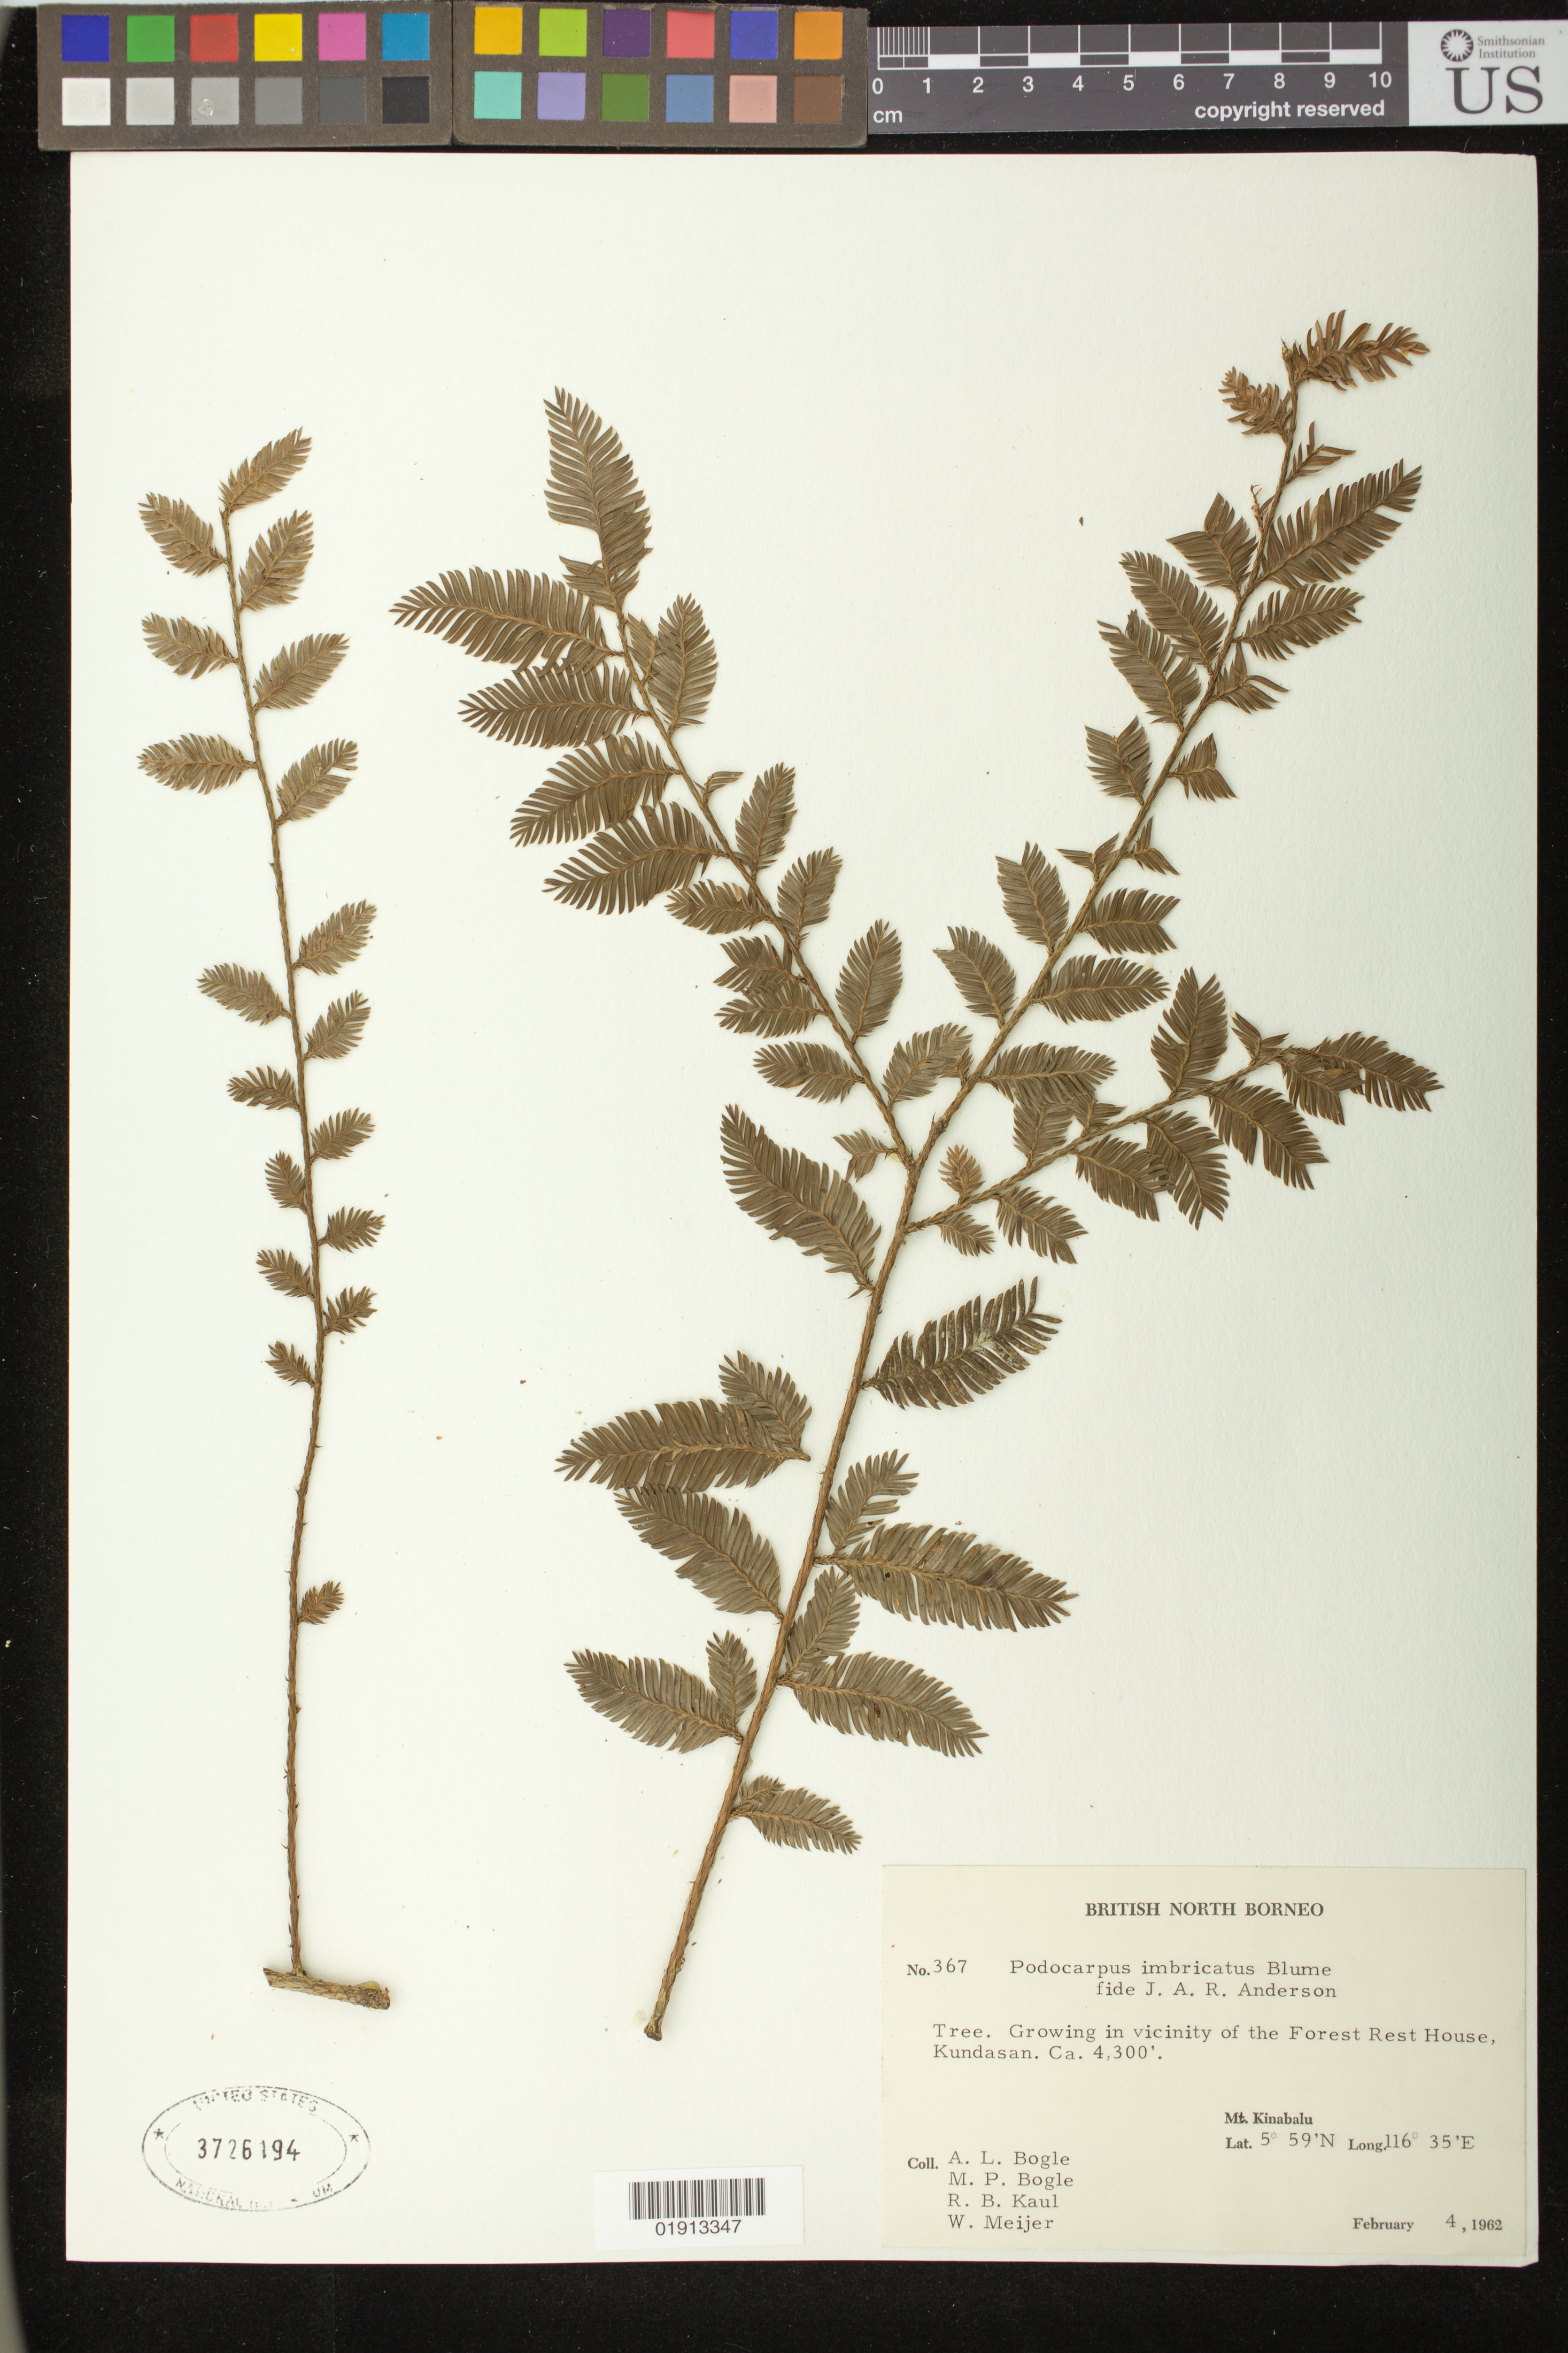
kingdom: Plantae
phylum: Tracheophyta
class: Pinopsida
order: Pinales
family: Podocarpaceae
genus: Podocarpus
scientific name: Podocarpus imbricatus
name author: Blume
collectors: Bogle, A.L., M. Bogle, R. Kaul & -- Meijer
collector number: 367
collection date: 1962-02-04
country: Malaysia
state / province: Sabah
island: Borneo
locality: Vicinity of Forest Rest House, Kundasan, Mt. Kinabalu.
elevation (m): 1311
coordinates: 5 59 N, 116 35 E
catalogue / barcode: US 3726194